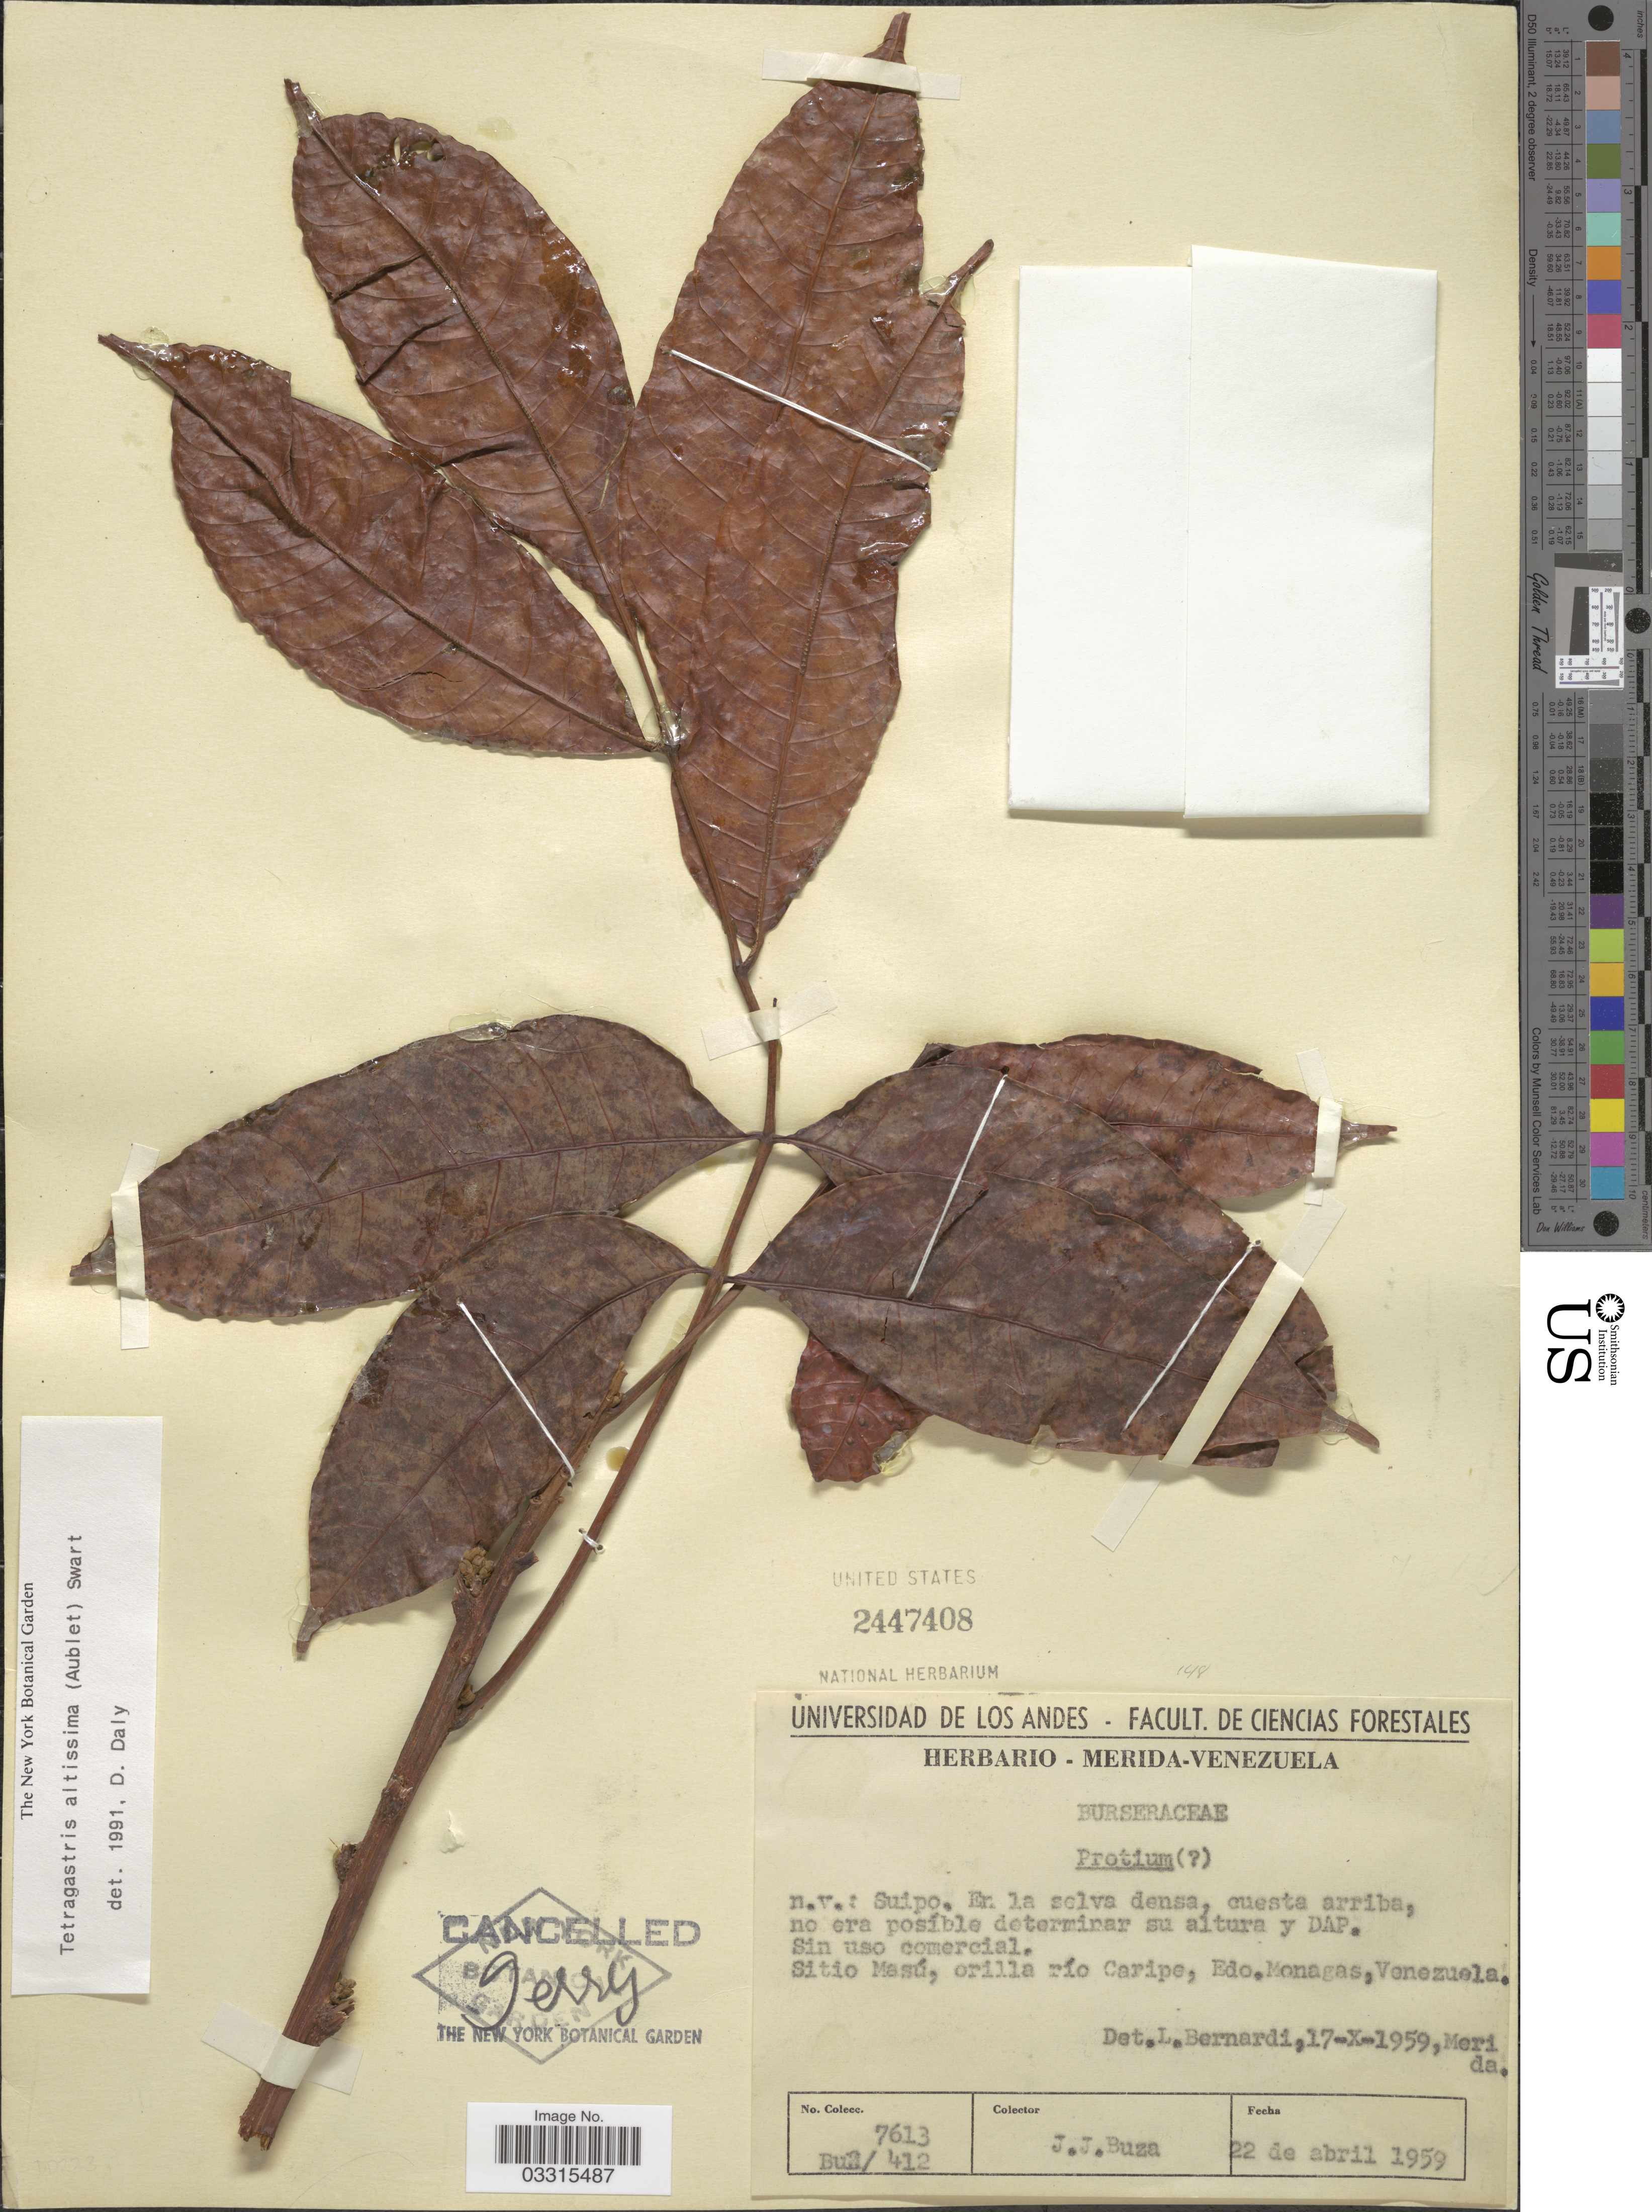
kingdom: Plantae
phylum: Tracheophyta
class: Magnoliopsida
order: Sapindales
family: Burseraceae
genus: Protium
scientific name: Protium altissimum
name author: (Aubl.) Marchand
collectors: J. Buza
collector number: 7613BUZ/412*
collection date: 1959-04-22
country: Venezuela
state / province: Monagas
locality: Sitio Masú, orilla río Caripe.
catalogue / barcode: US 2447408